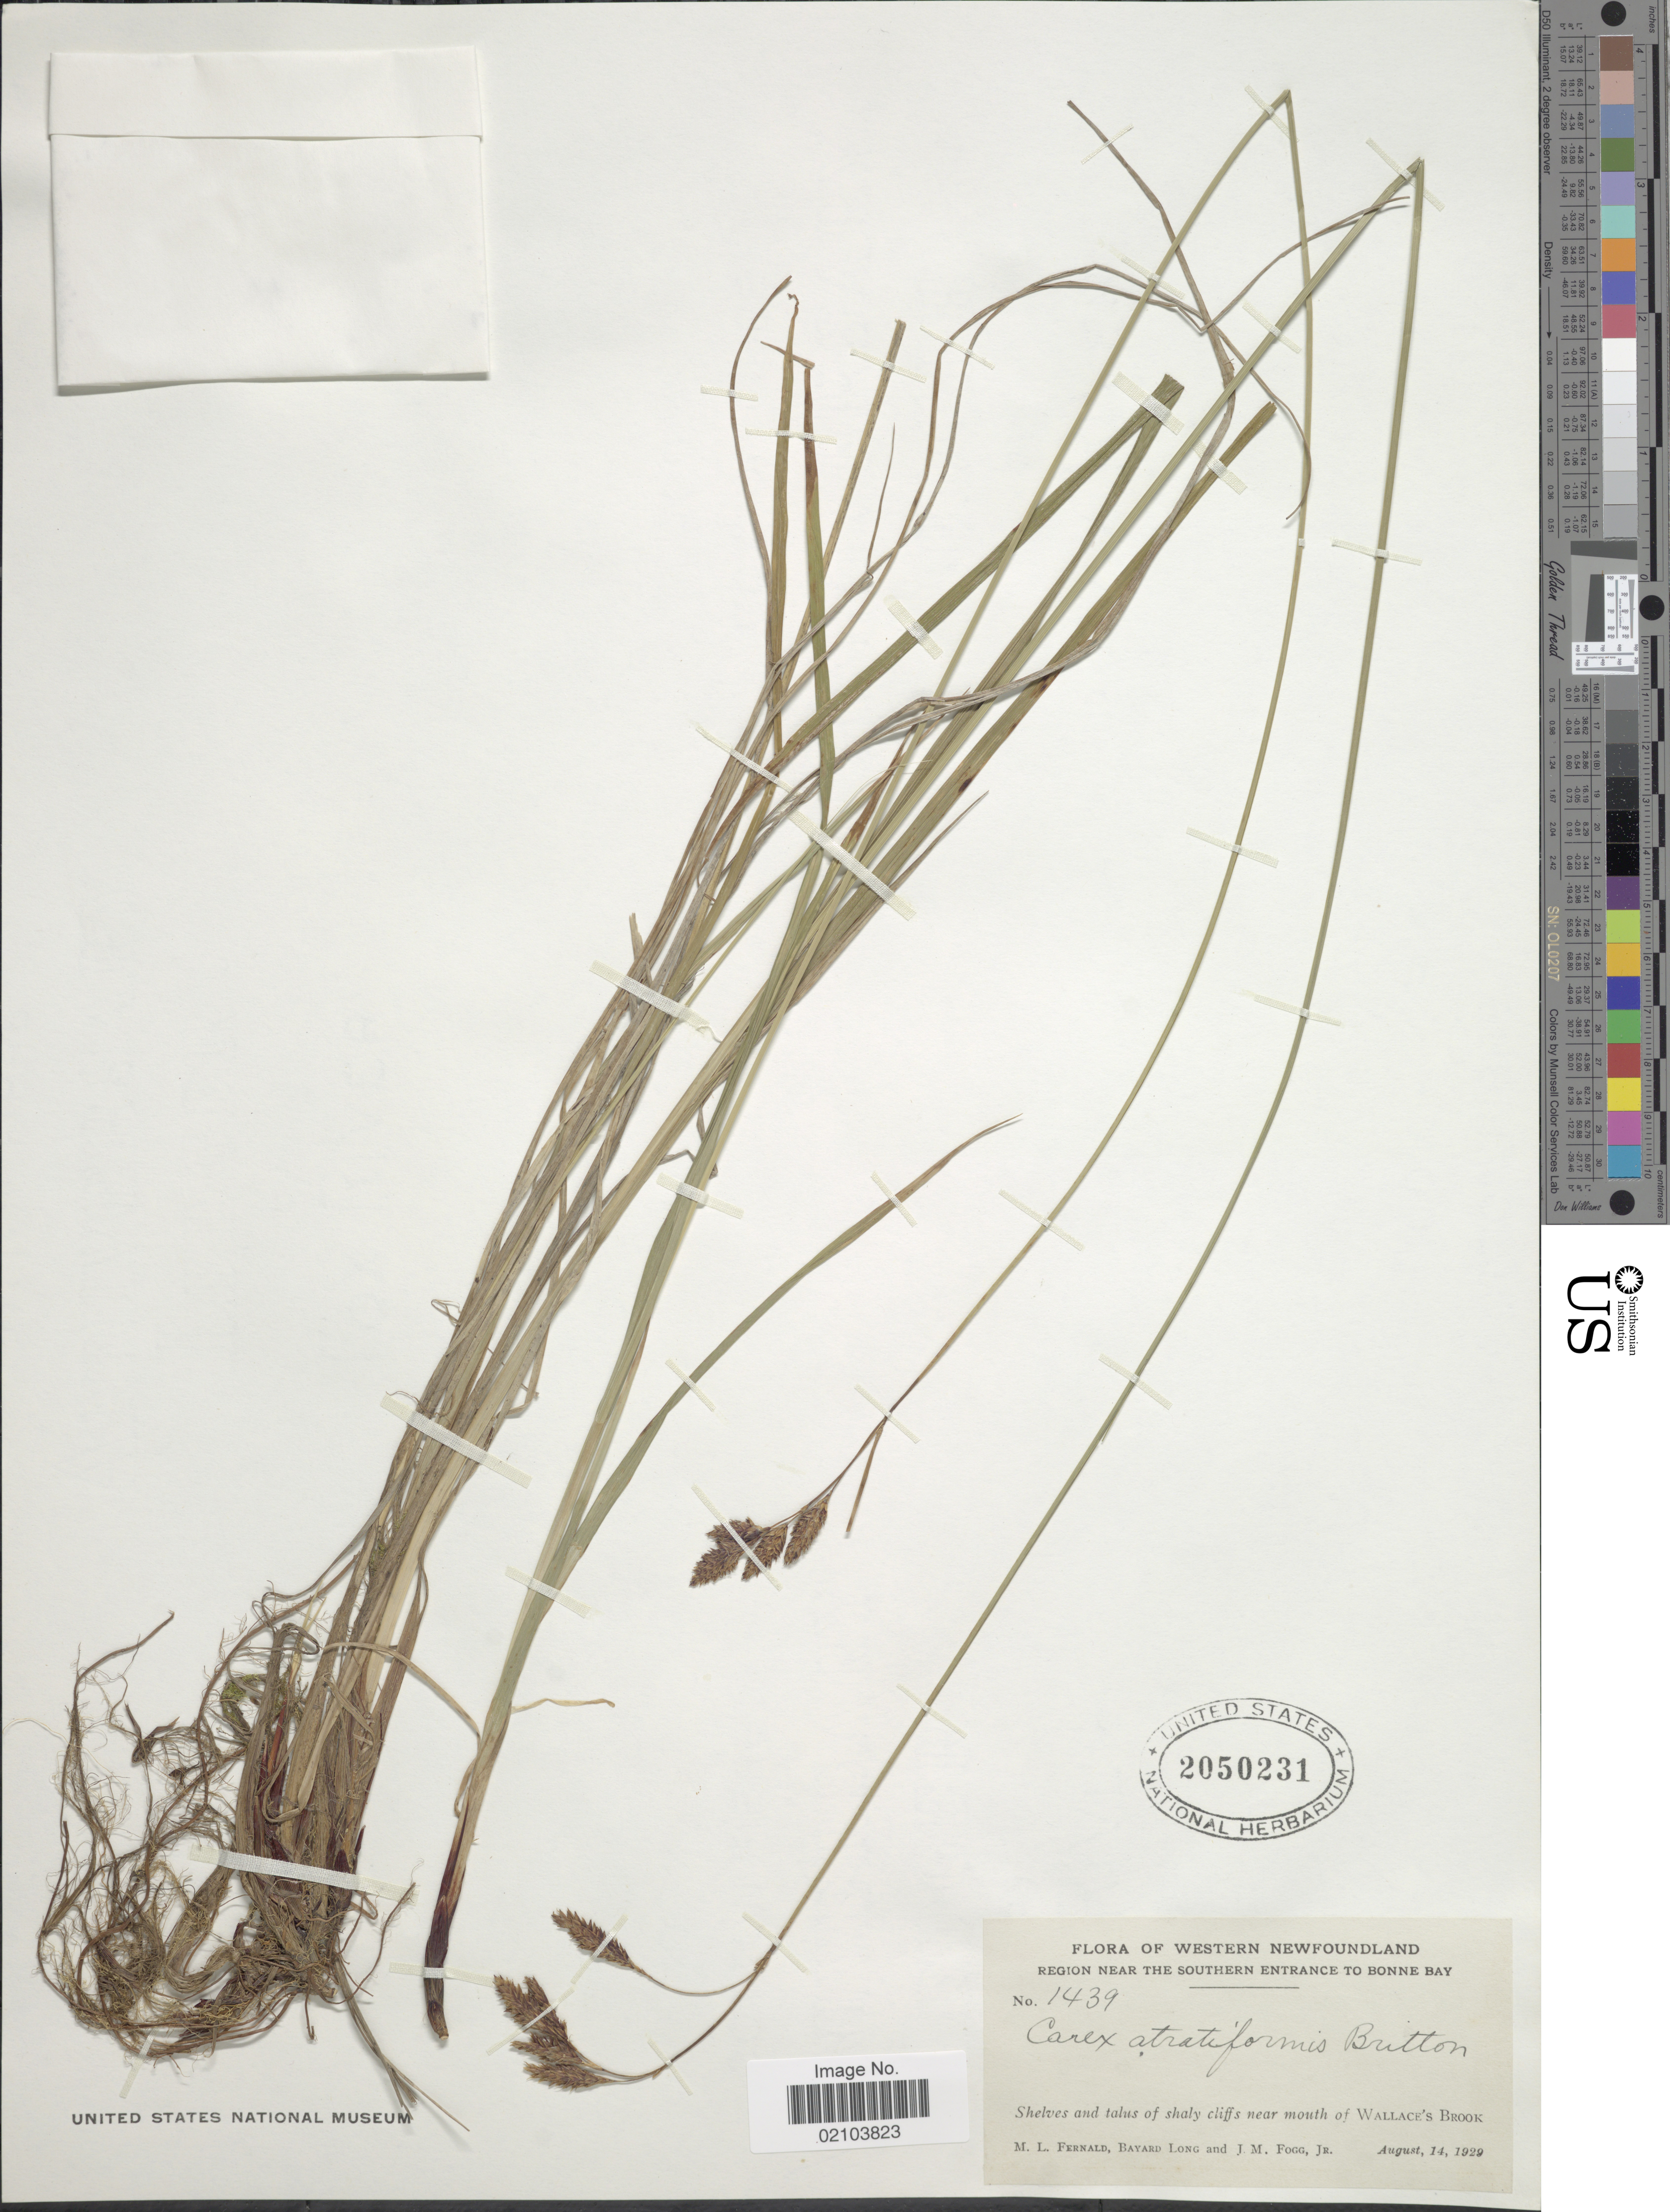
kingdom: Plantae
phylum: Tracheophyta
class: Liliopsida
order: Poales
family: Cyperaceae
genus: Carex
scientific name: Carex atratiformis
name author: Britton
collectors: M. L. Fernald, B. Long & J. Fogg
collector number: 1439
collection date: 1929-08-14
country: Canada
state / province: Newfoundland and Labrador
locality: Western Newfoundland. Region near the Southern entrance to Bonne Bay. near mouth of Wallace's Brook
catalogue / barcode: US 2050231